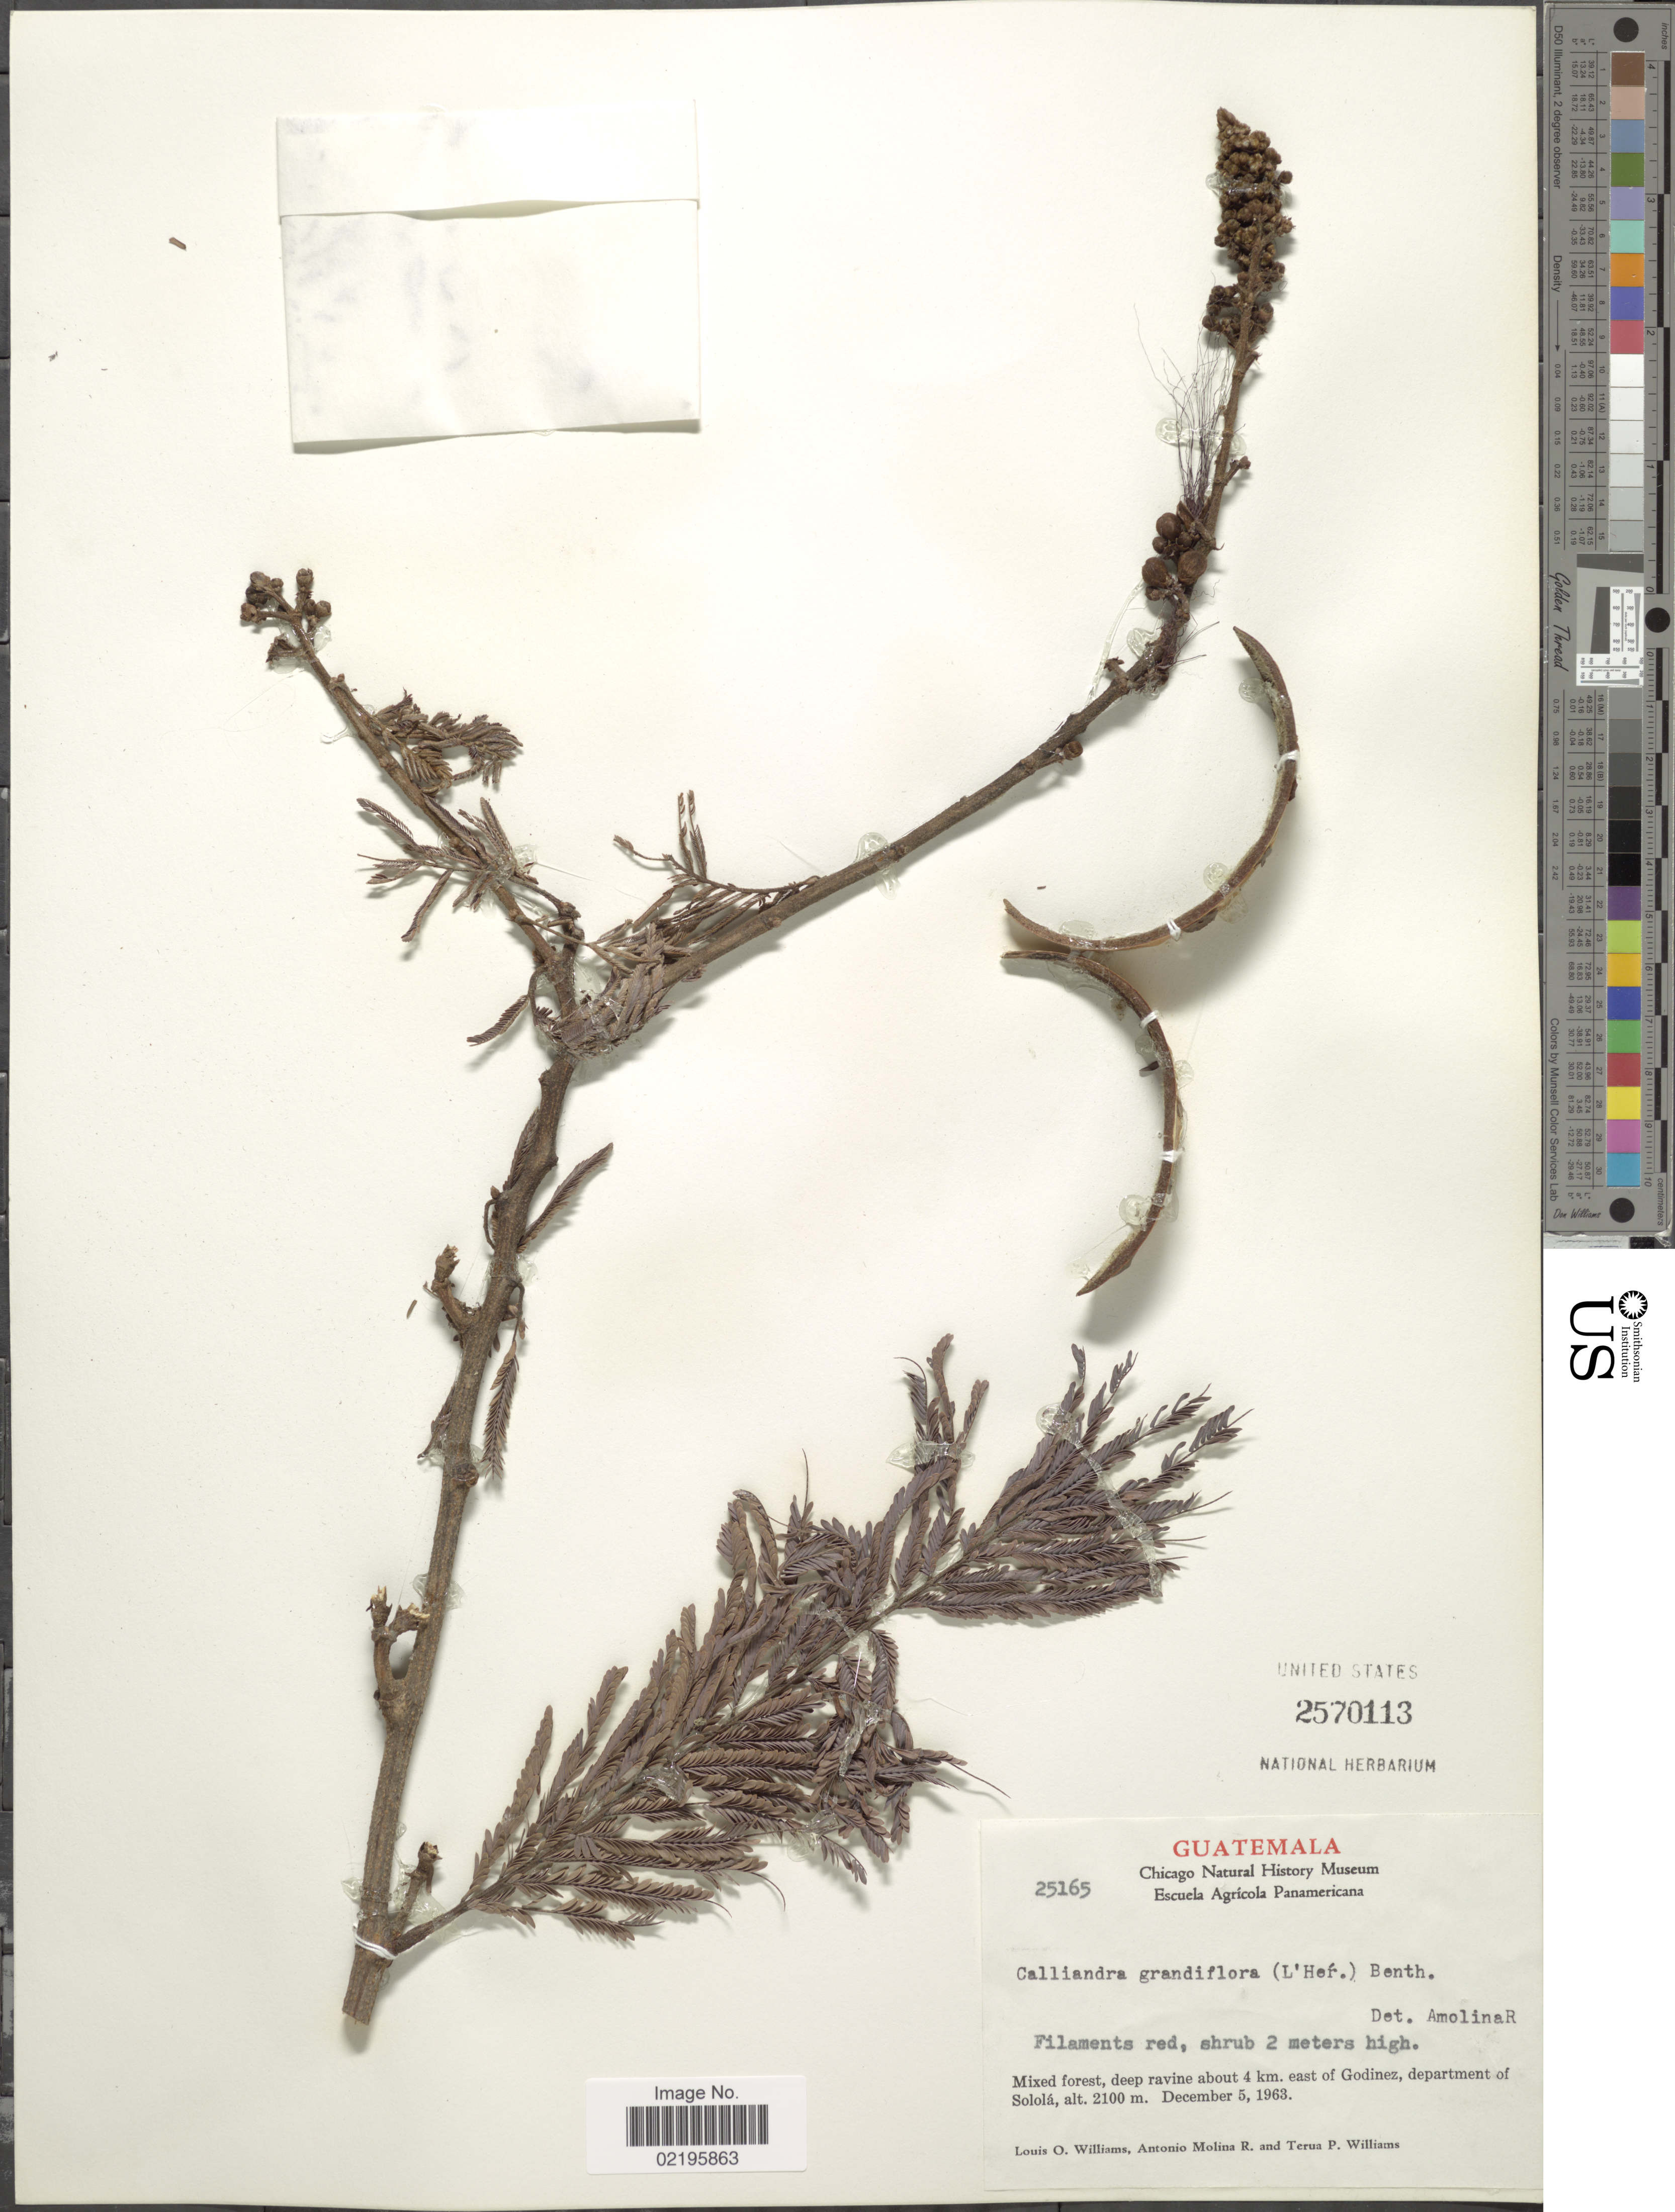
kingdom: Plantae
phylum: Tracheophyta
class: Magnoliopsida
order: Fabales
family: Fabaceae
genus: Calliandra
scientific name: Calliandra grandiflora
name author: (L'Hér.) Benth.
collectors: L. O. Williams, A. Molina R. & T. P. Williams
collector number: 25165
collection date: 1963-12-05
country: Guatemala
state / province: Sololá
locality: Mixed forest, deep ravine about 4 km east of Godinez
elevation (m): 2100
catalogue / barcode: US 2570113